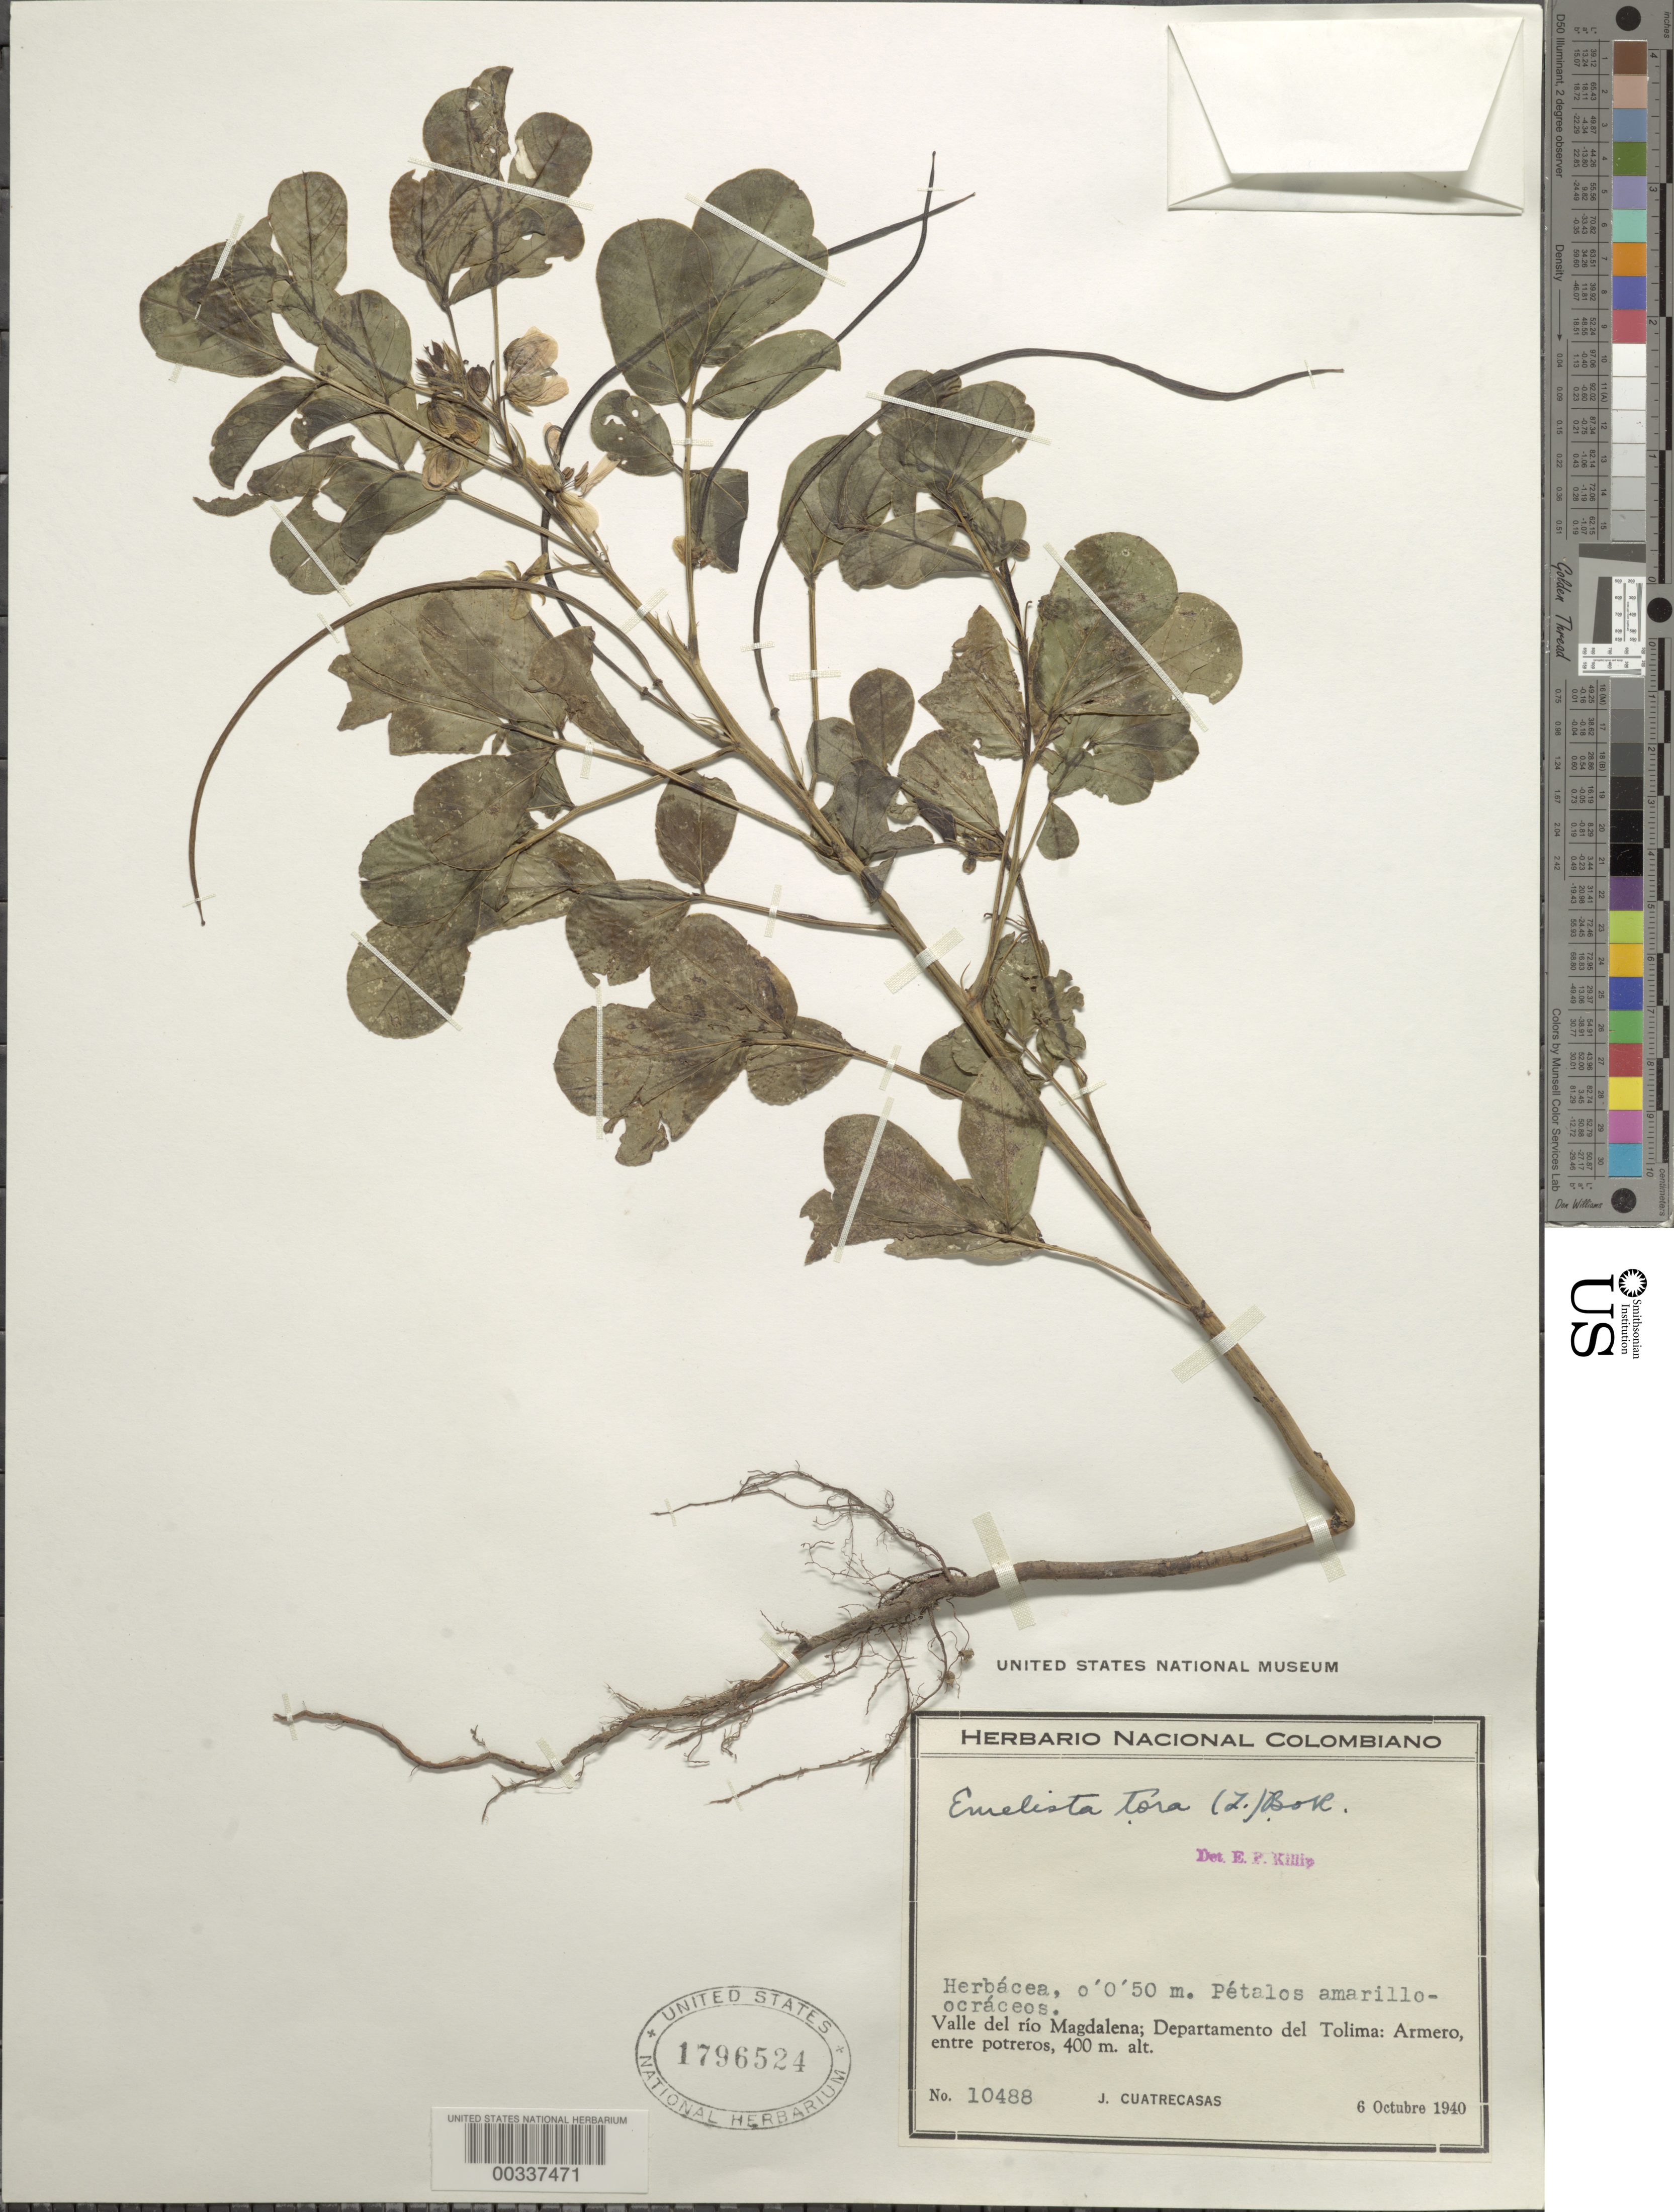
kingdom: Plantae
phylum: Tracheophyta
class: Magnoliopsida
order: Fabales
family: Fabaceae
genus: Senna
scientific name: Senna obtusifolia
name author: (L.) H.S. Irwin & Barneby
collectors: J. Cuatrecasas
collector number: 10488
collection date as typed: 06 Oct 1940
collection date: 1940-10-06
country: Colombia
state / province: Tolima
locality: Valle del Rio Magdalena; armero, between Potreros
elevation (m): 400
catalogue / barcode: US 1796524